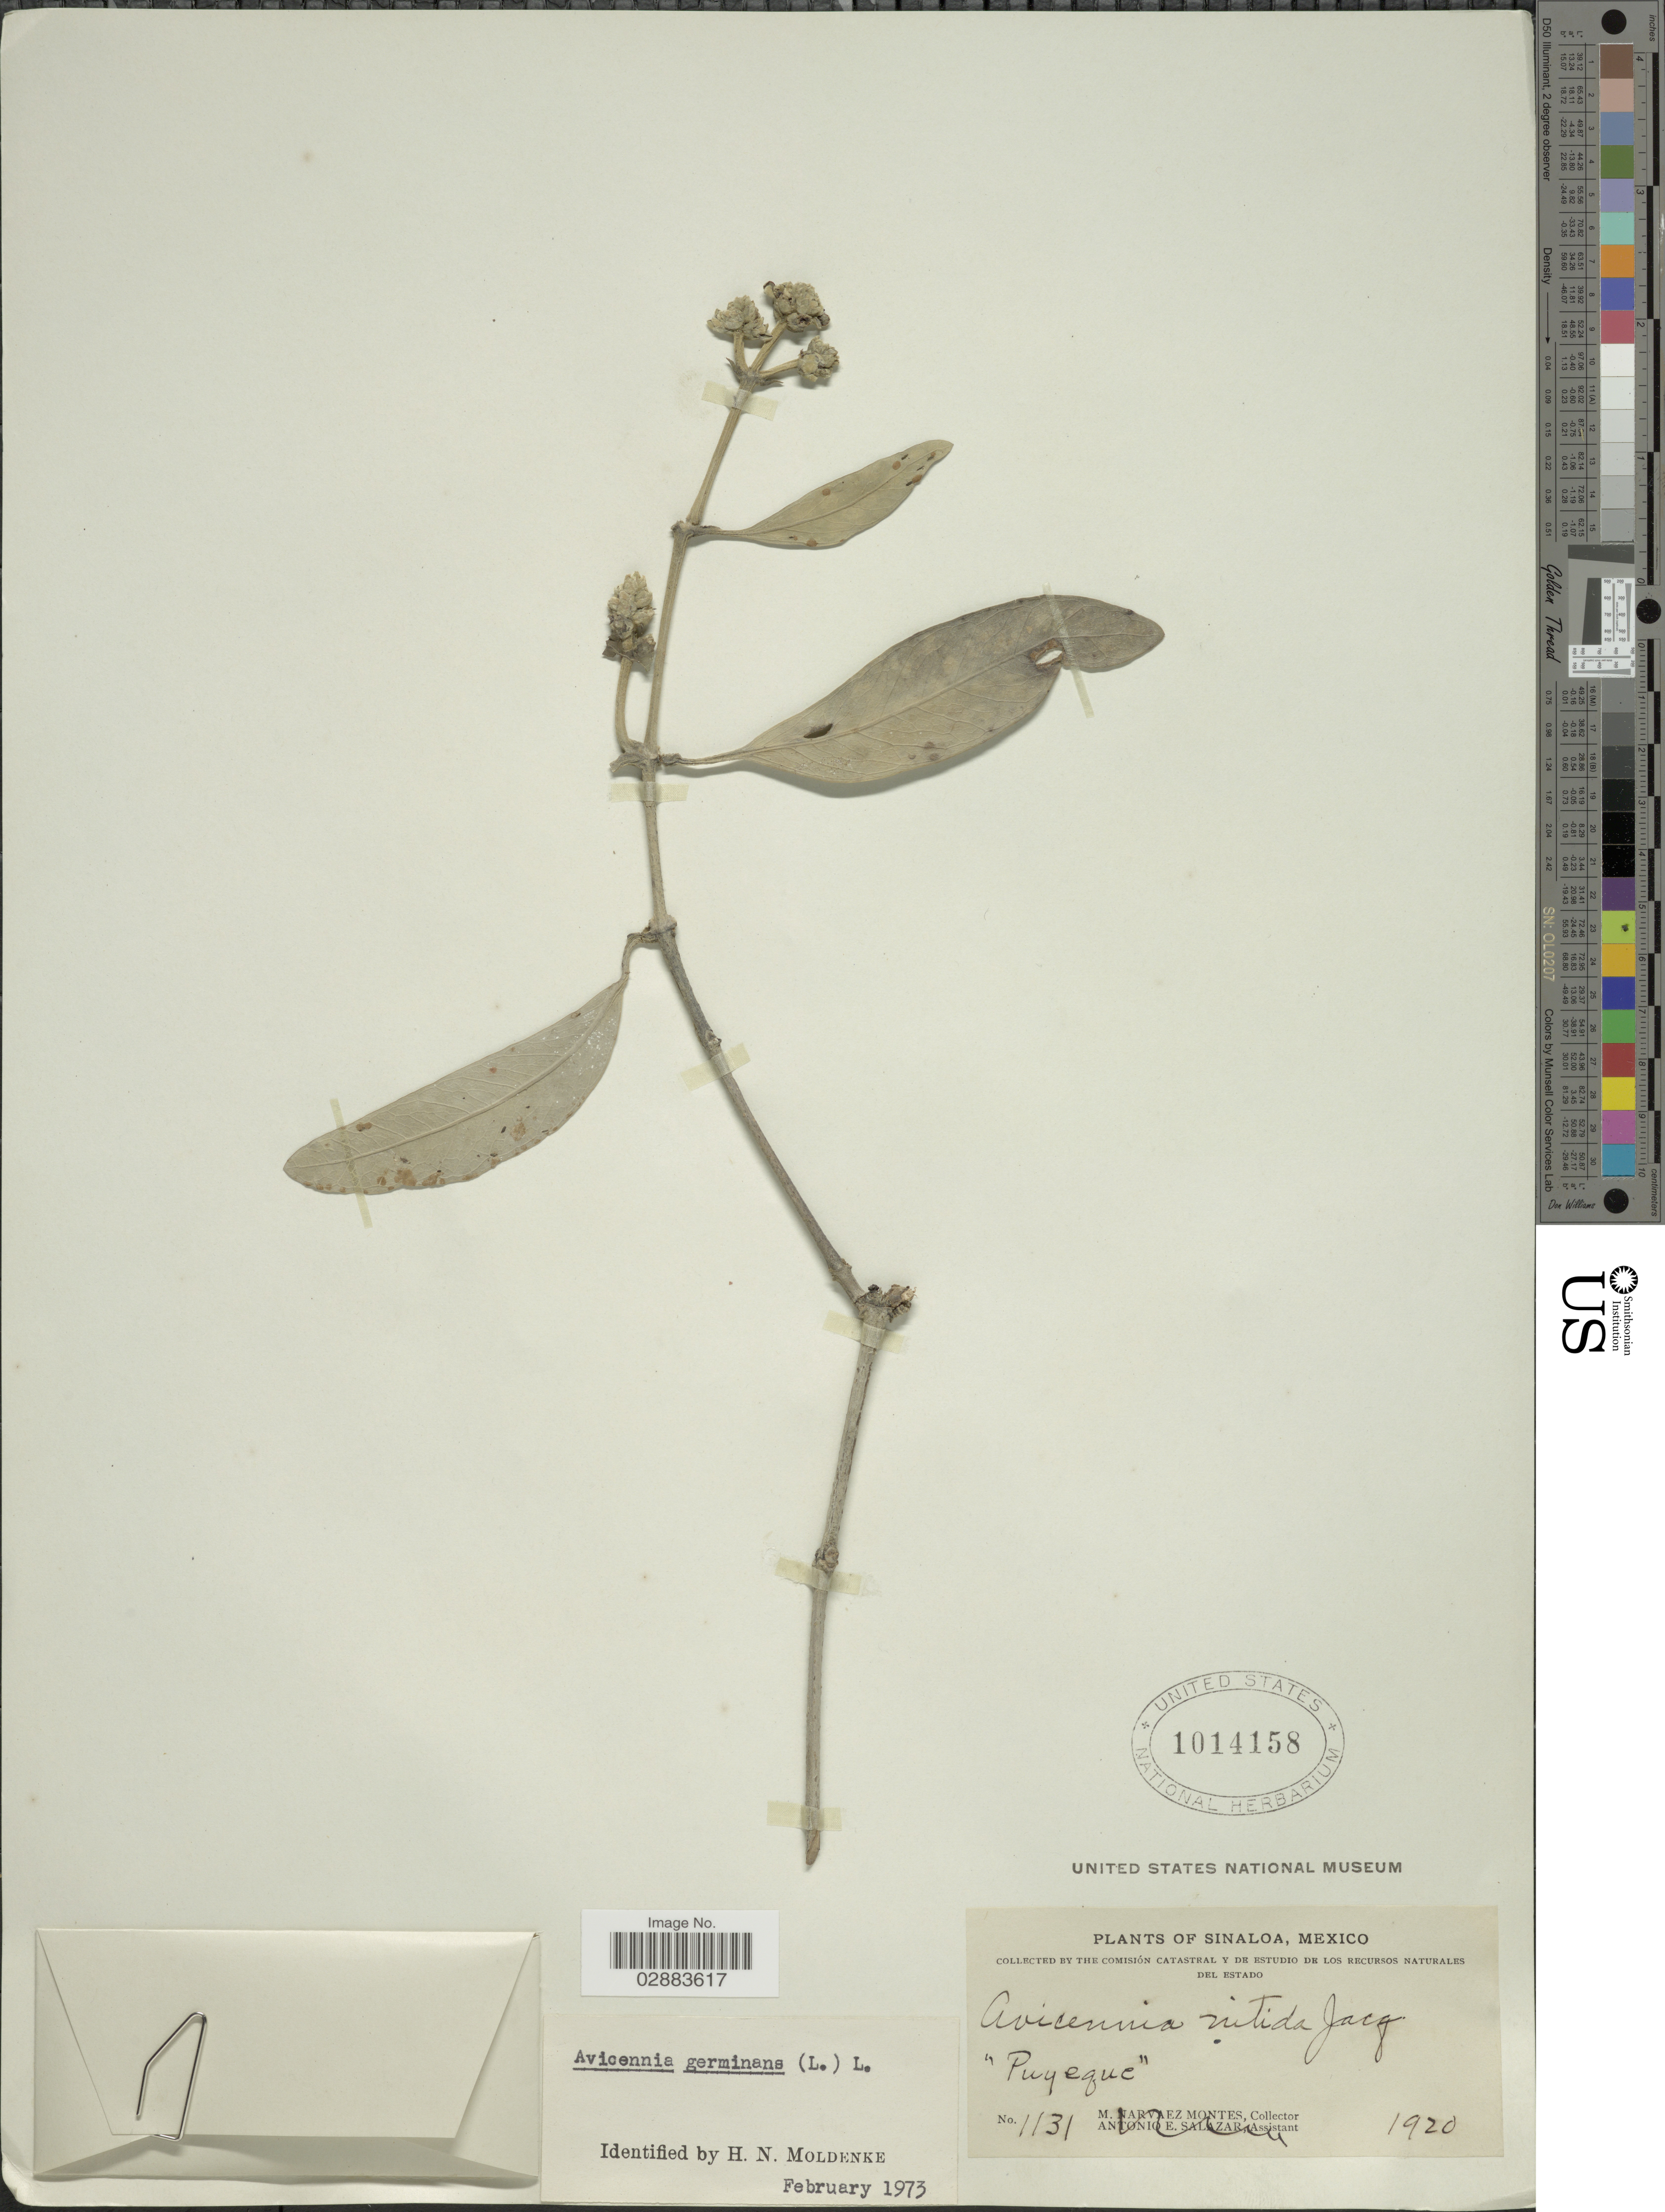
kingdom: Plantae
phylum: Tracheophyta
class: Magnoliopsida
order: Lamiales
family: Acanthaceae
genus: Avicennia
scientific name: Avicennia germinans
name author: (L.) L.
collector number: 1131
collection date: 1920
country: Mexico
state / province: Sinaloa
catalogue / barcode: US 1014158